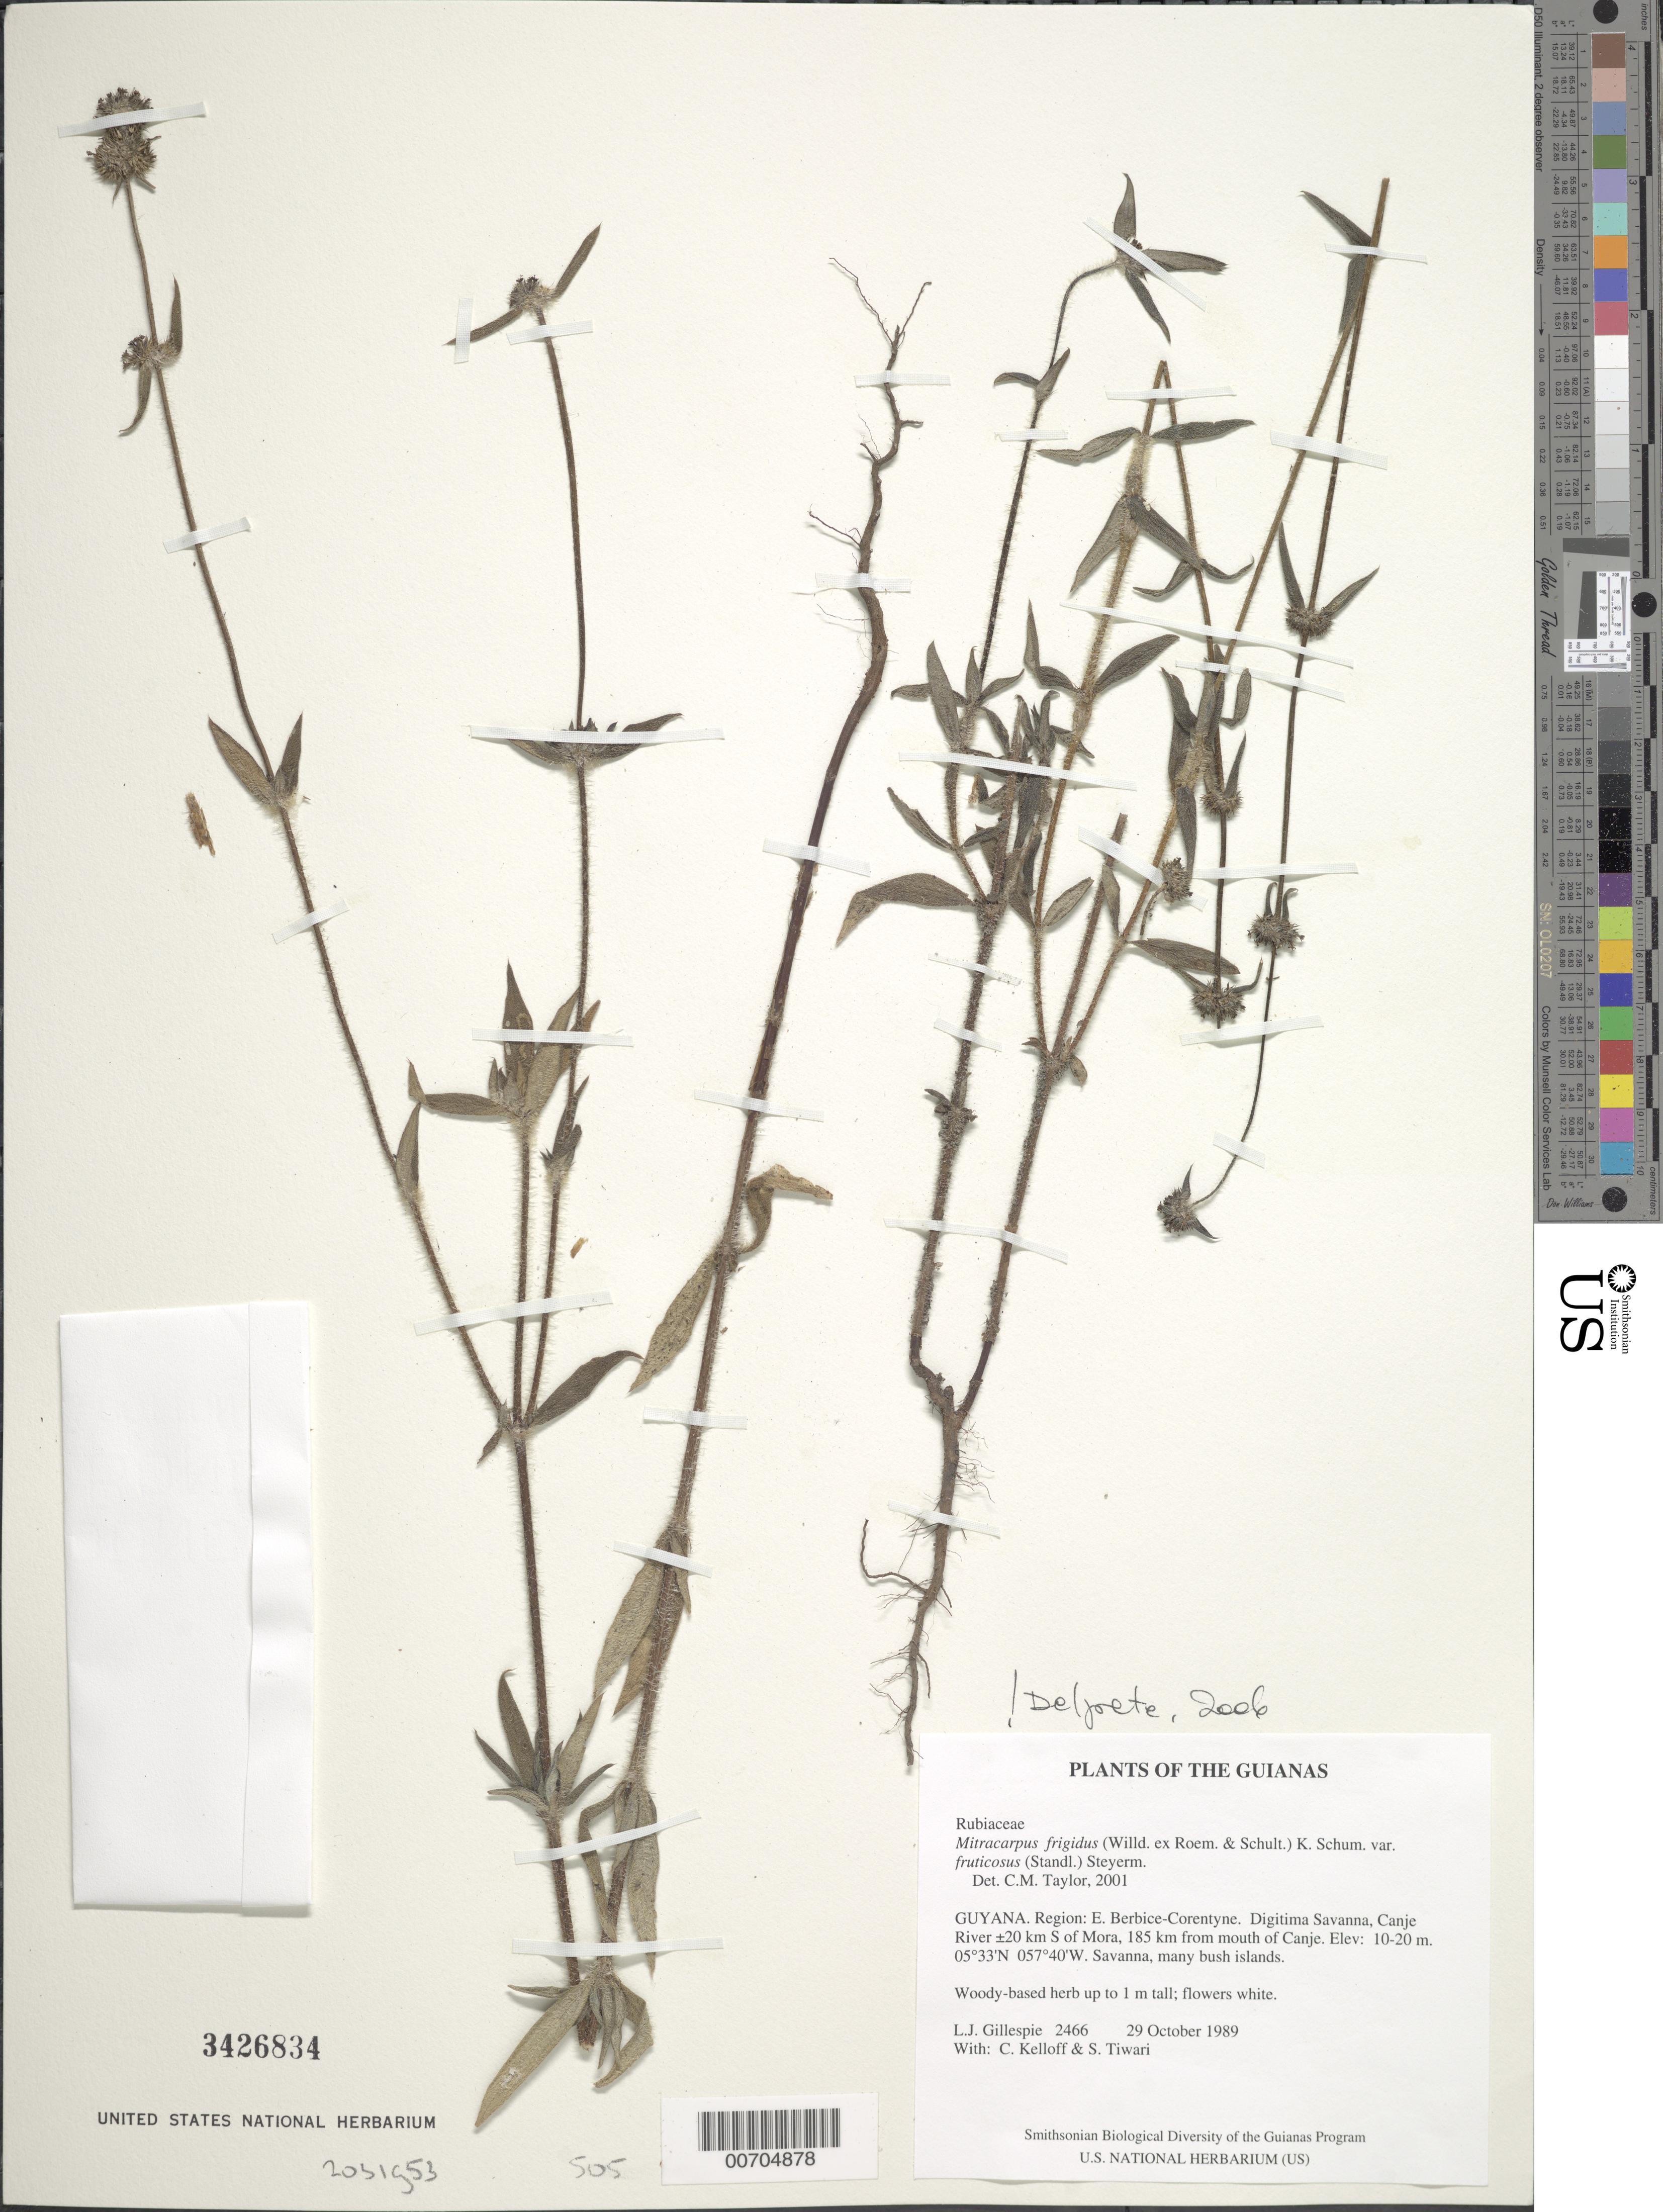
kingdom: Plantae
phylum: Tracheophyta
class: Magnoliopsida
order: Gentianales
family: Rubiaceae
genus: Mitracarpus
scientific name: Mitracarpus frigidus var. fruticosus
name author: (Standl.) Steyerm.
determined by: Delprete, P. G., Herb. de Guyane Cay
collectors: L. J. Gillespie, C. L. Kelloff & S. Tiwari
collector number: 2466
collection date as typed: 29 October 1989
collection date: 1989-10-29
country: Guyana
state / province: E. Berbice-Corentyne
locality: Digitima Savanna, Canje River ±20 km S of Mora, 185 km from mouth of Canje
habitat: Savanna, many bush islands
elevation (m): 10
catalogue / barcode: US 3426834